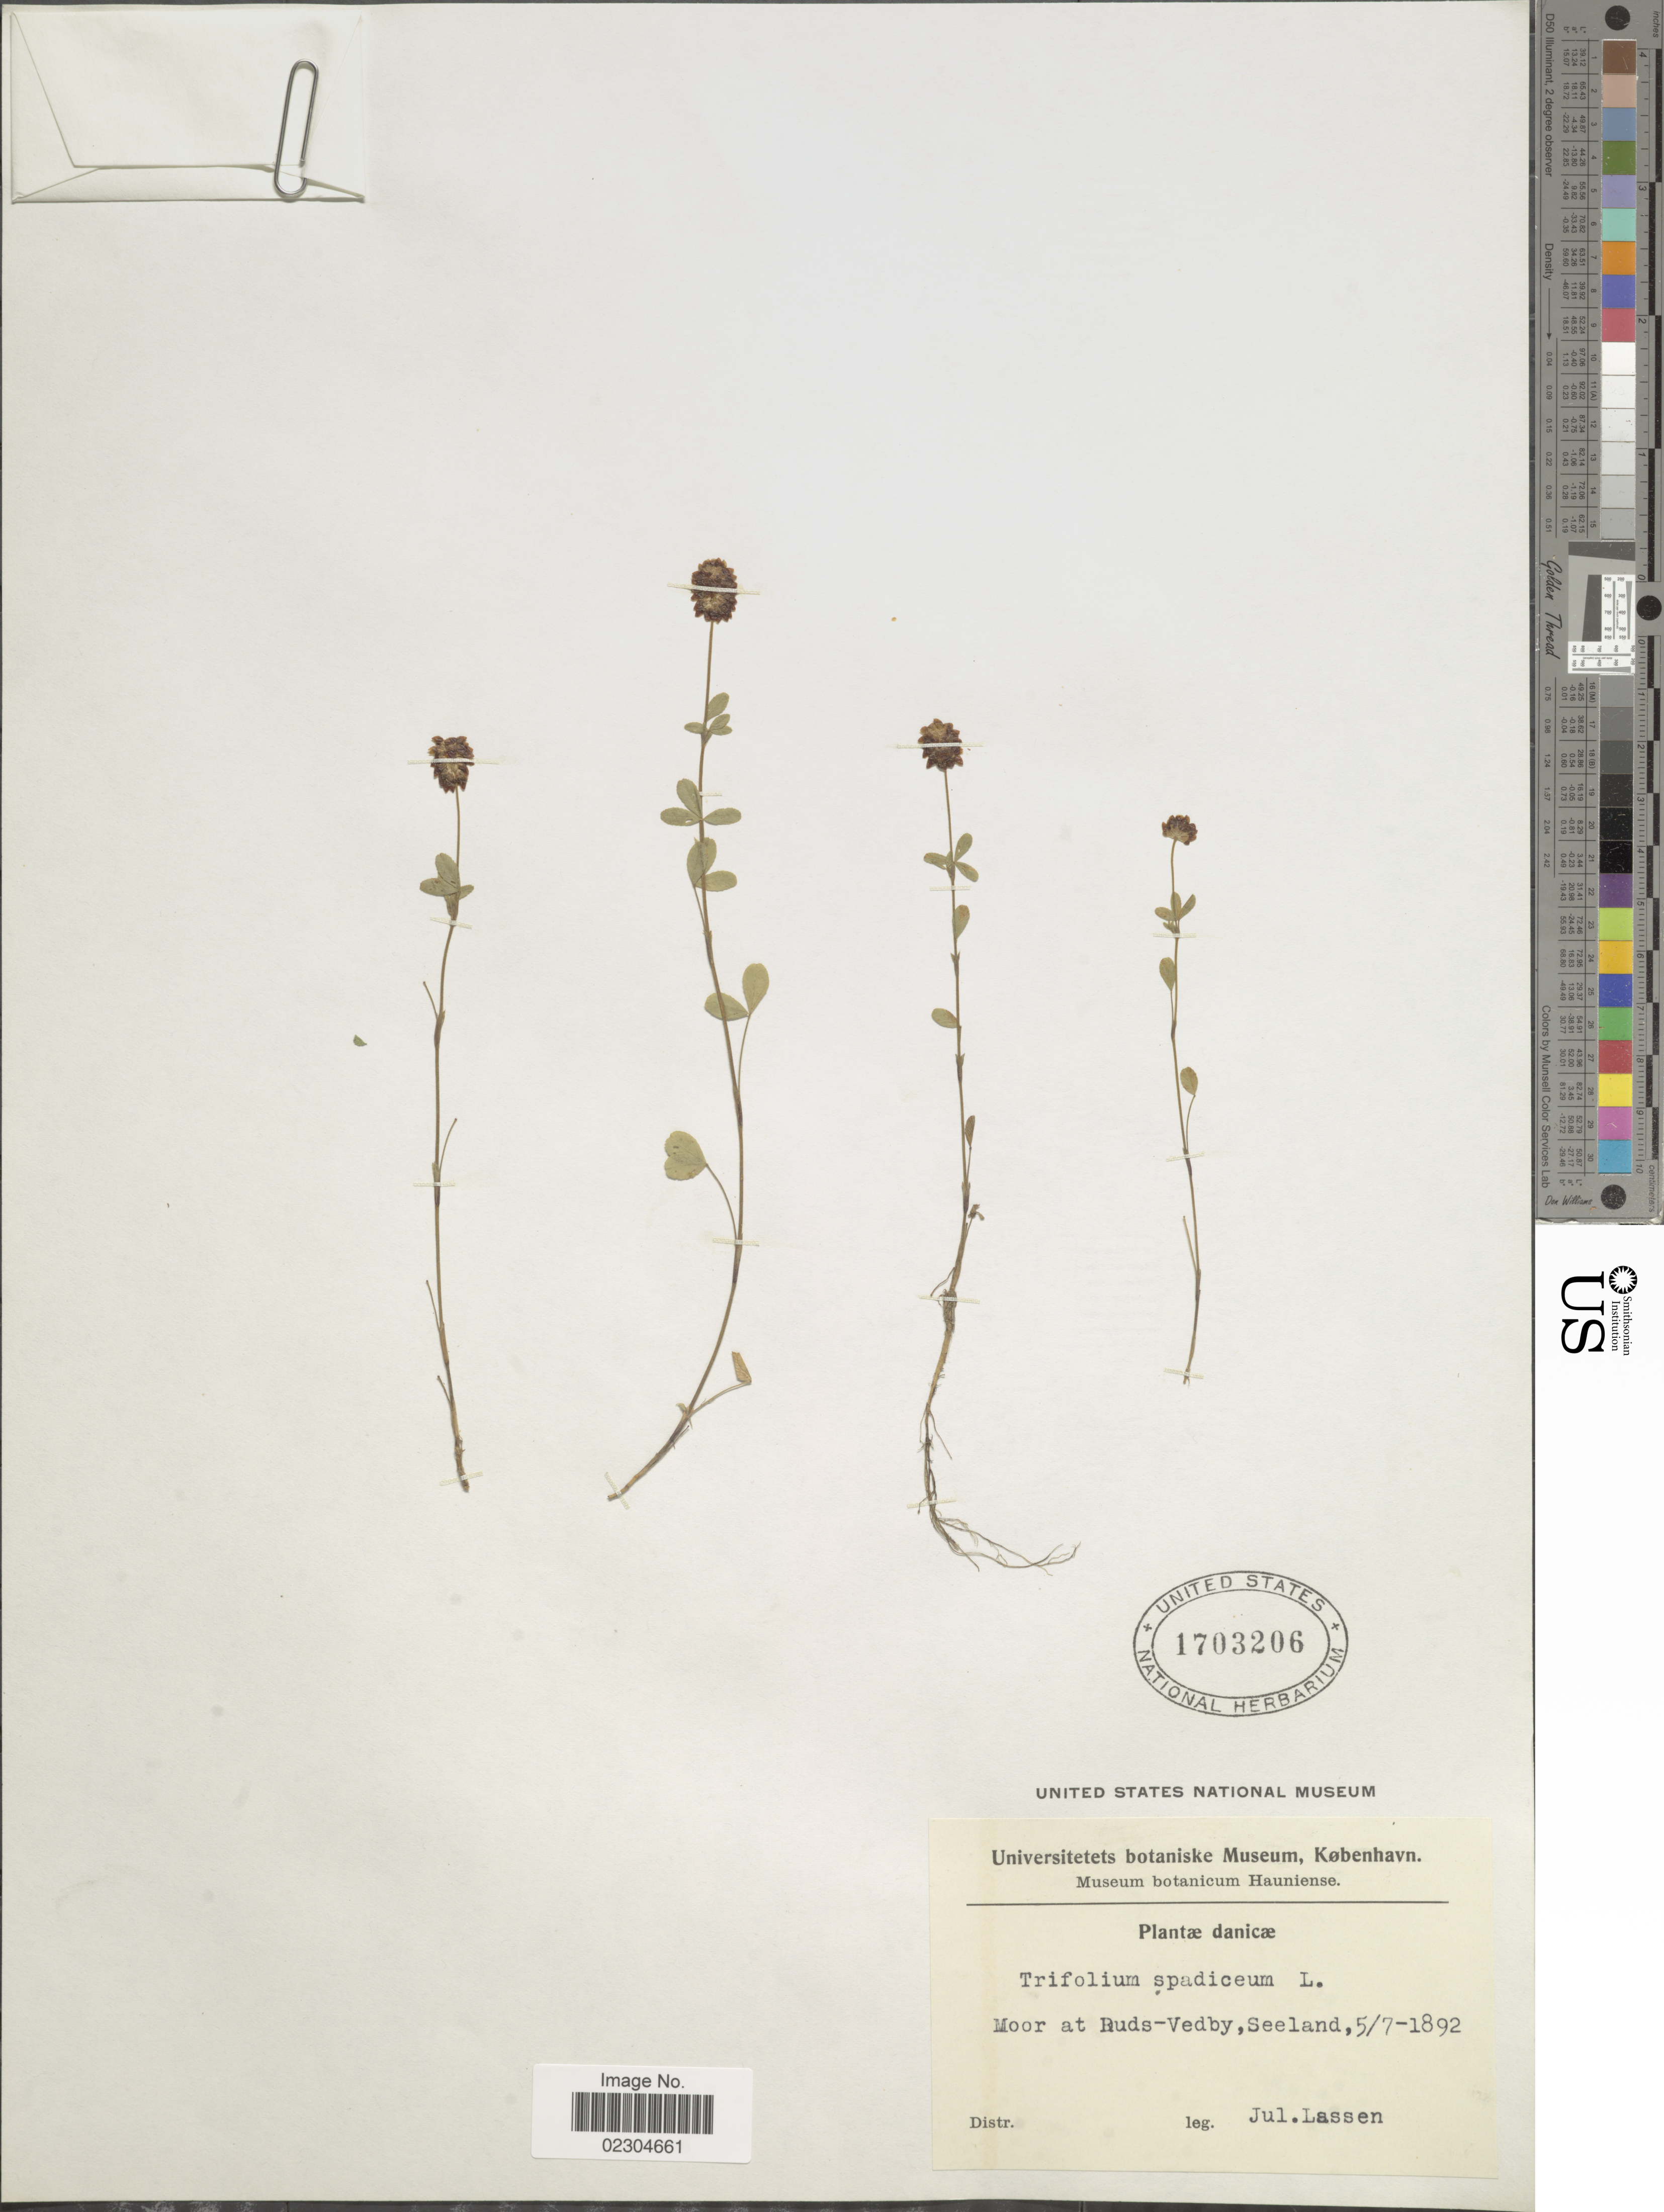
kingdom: Plantae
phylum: Tracheophyta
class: Magnoliopsida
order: Fabales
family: Fabaceae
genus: Trifolium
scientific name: Trifolium spadiceum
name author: L.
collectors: J. Lassen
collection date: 1892-07-05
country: Denmark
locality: Moor at Ruds-Vedby, Seeland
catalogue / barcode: US 1703206